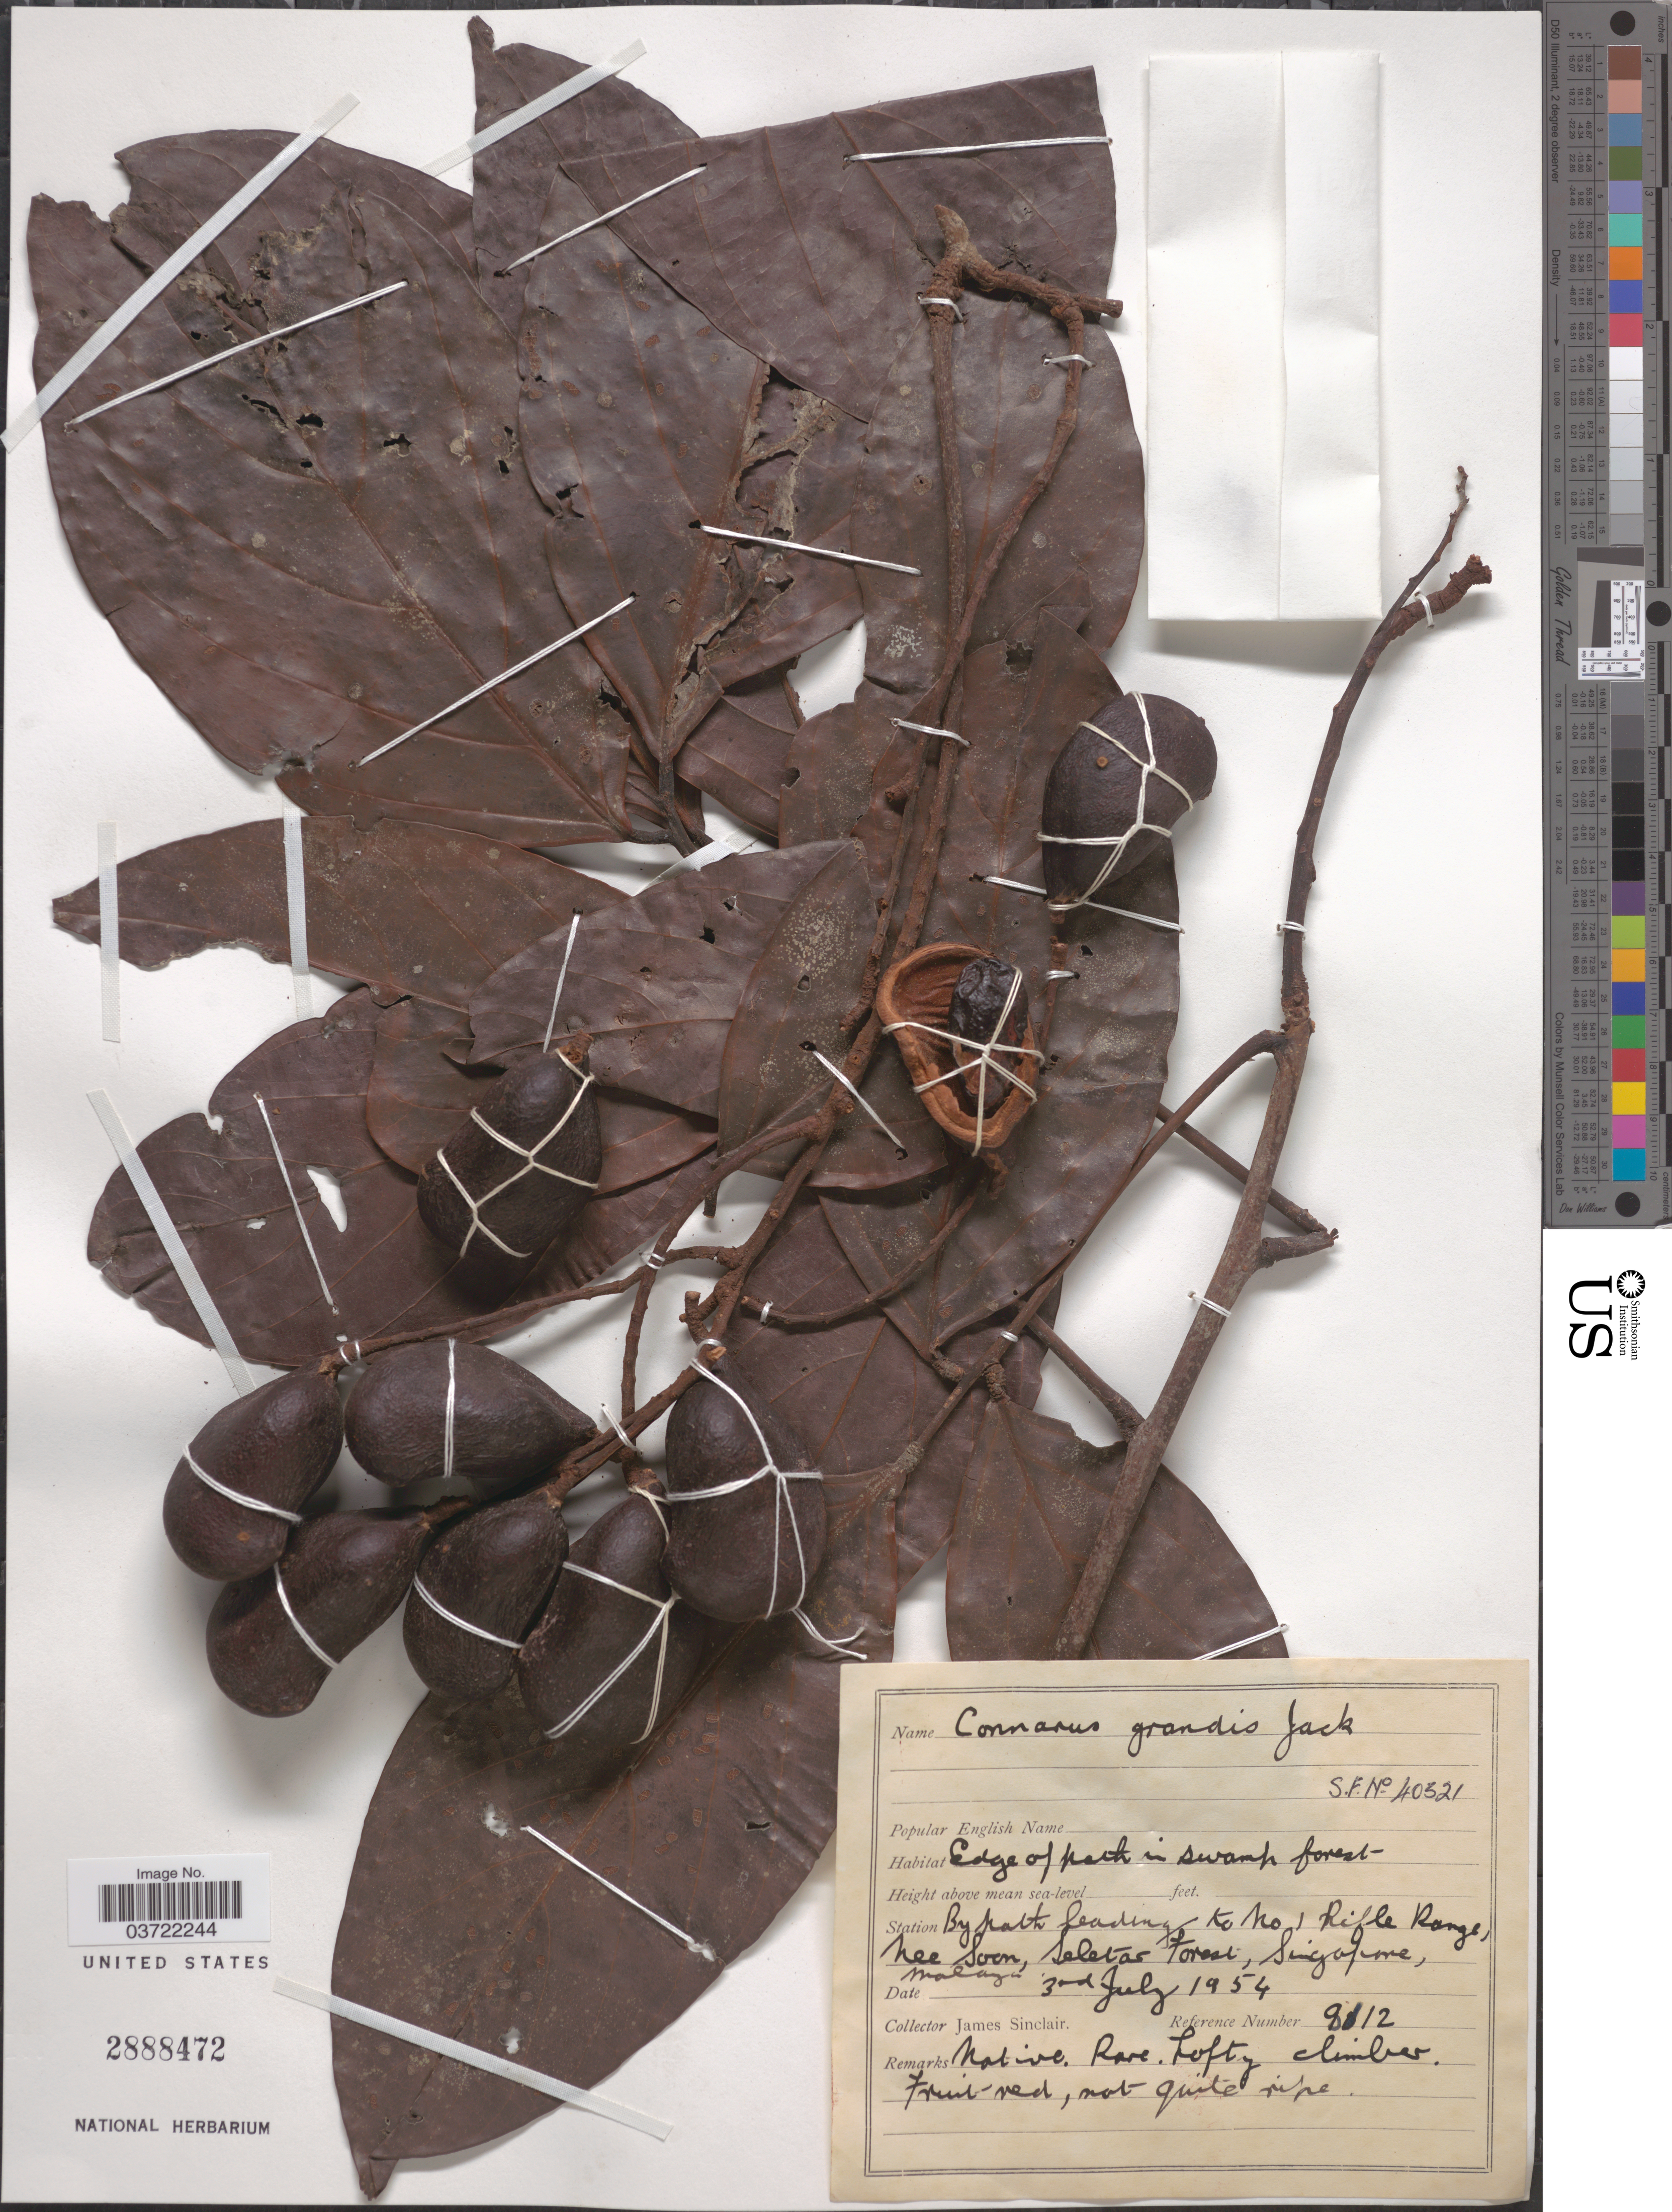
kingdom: Plantae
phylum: Tracheophyta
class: Magnoliopsida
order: Oxalidales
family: Connaraceae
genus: Connarus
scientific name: Connarus grandis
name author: Jack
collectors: J. Sinclair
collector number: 9112*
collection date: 1954-07-03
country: Singapore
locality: Station by path leading to No 1 Rifle Range, Nee Soon, Seletar Forest, Malaya.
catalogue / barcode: US 2888472